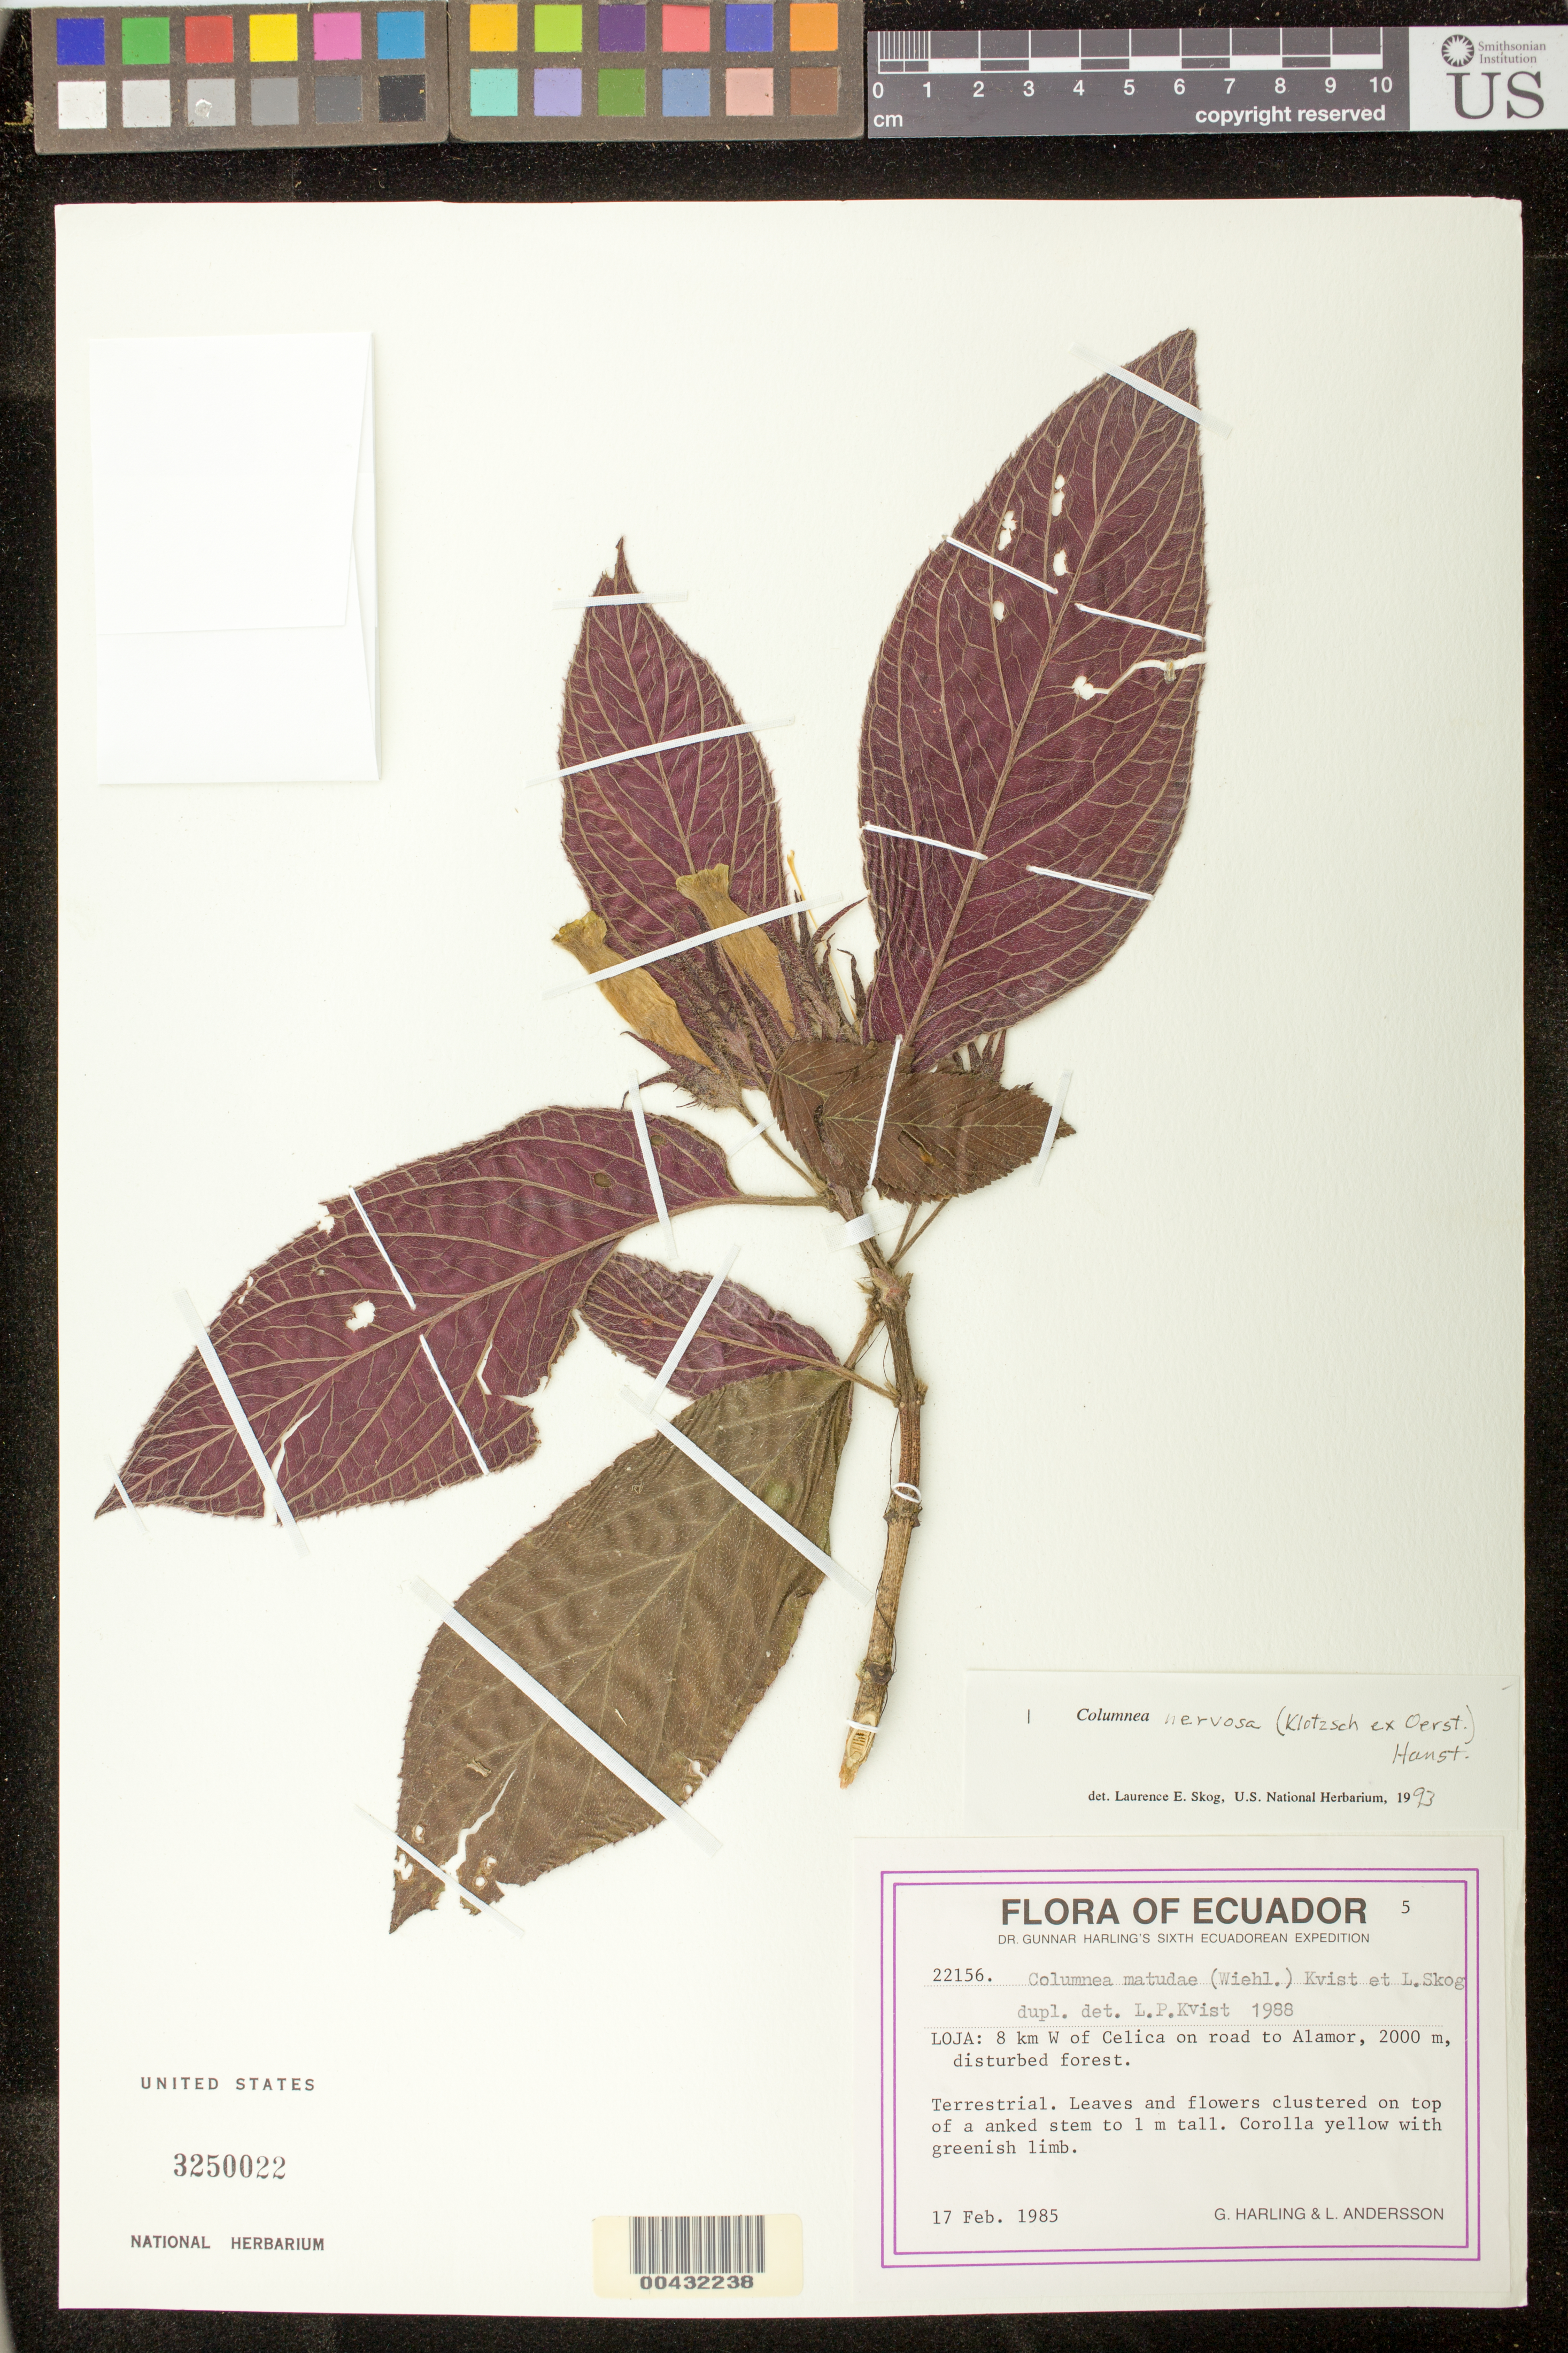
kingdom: Plantae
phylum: Tracheophyta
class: Magnoliopsida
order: Lamiales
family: Gesneriaceae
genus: Columnea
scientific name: Columnea nervosa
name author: (Klotzsch ex Oerst.) Hanst.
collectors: G. Harling & L. Andersson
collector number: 22156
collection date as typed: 17 Feb 1985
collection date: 1985-02-17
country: Ecuador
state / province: Loja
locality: W of Celica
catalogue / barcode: US 3250022